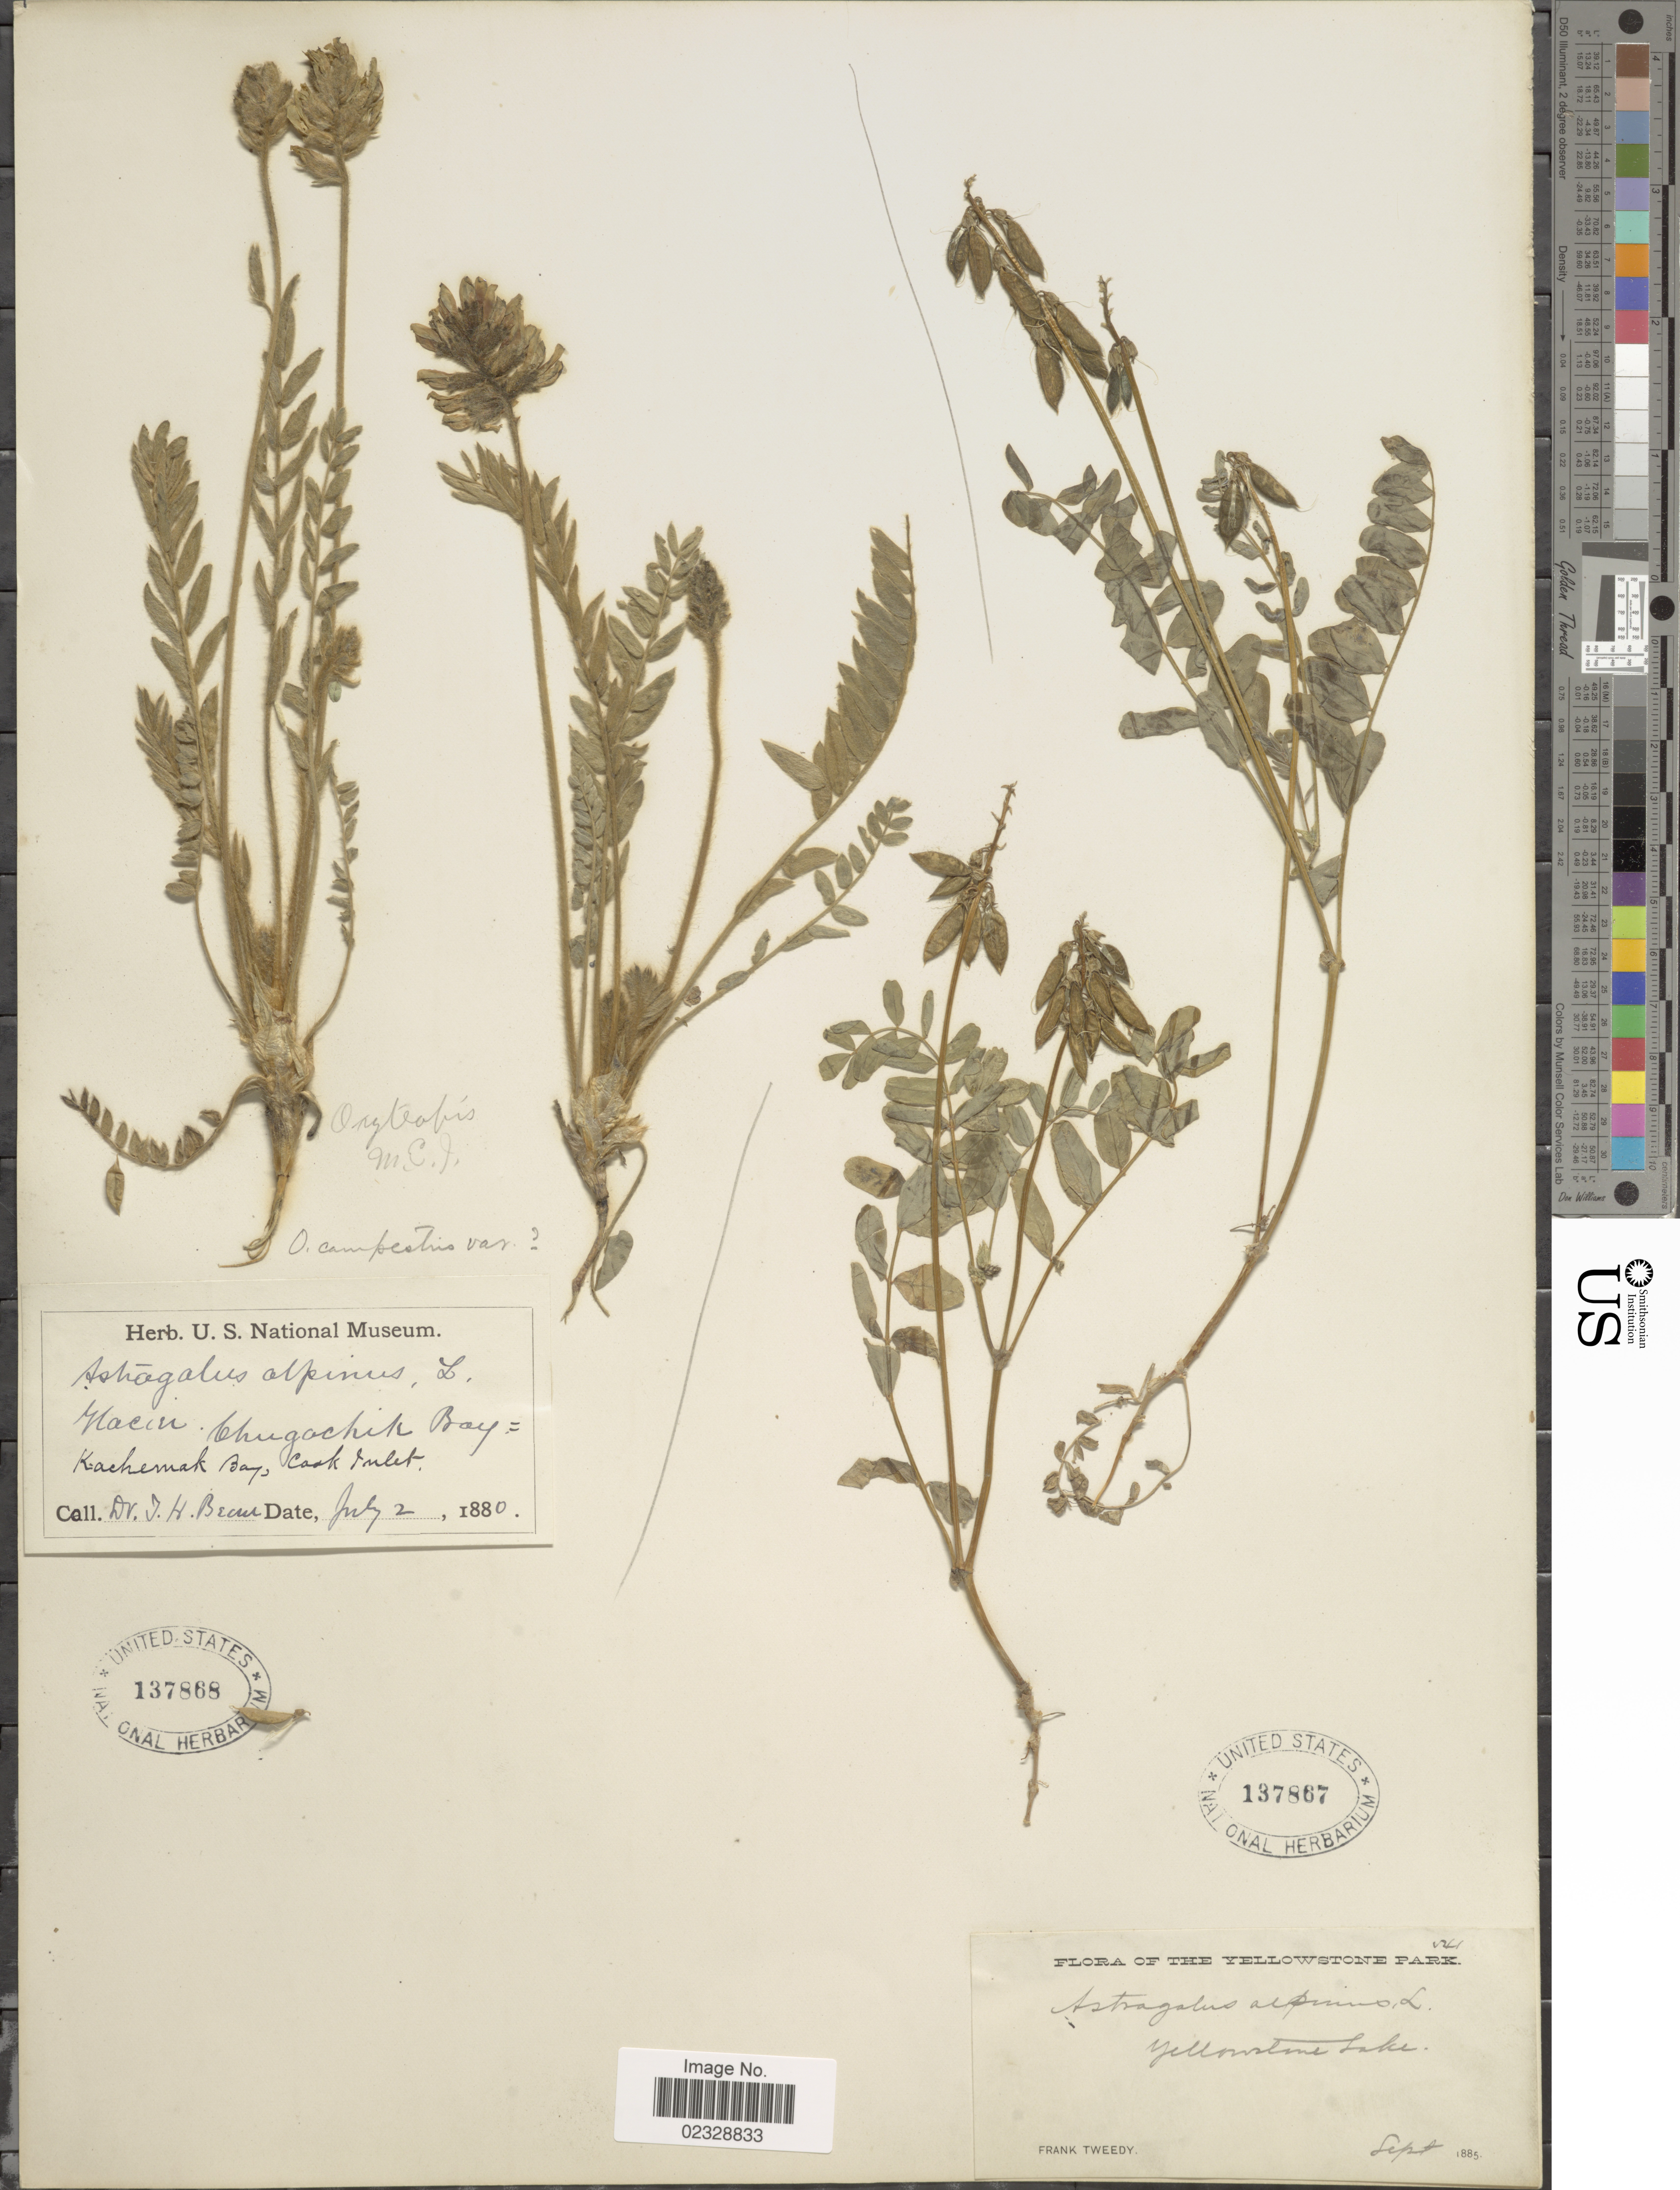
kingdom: Plantae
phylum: Tracheophyta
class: Magnoliopsida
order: Fabales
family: Fabaceae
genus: Astragalus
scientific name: Astragalus alpinus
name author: L.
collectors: F. Tweedy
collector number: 1211*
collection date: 1885-09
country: United States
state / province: Wyoming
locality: Yelowstone Park, Yellowstone Lake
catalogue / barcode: US 137867